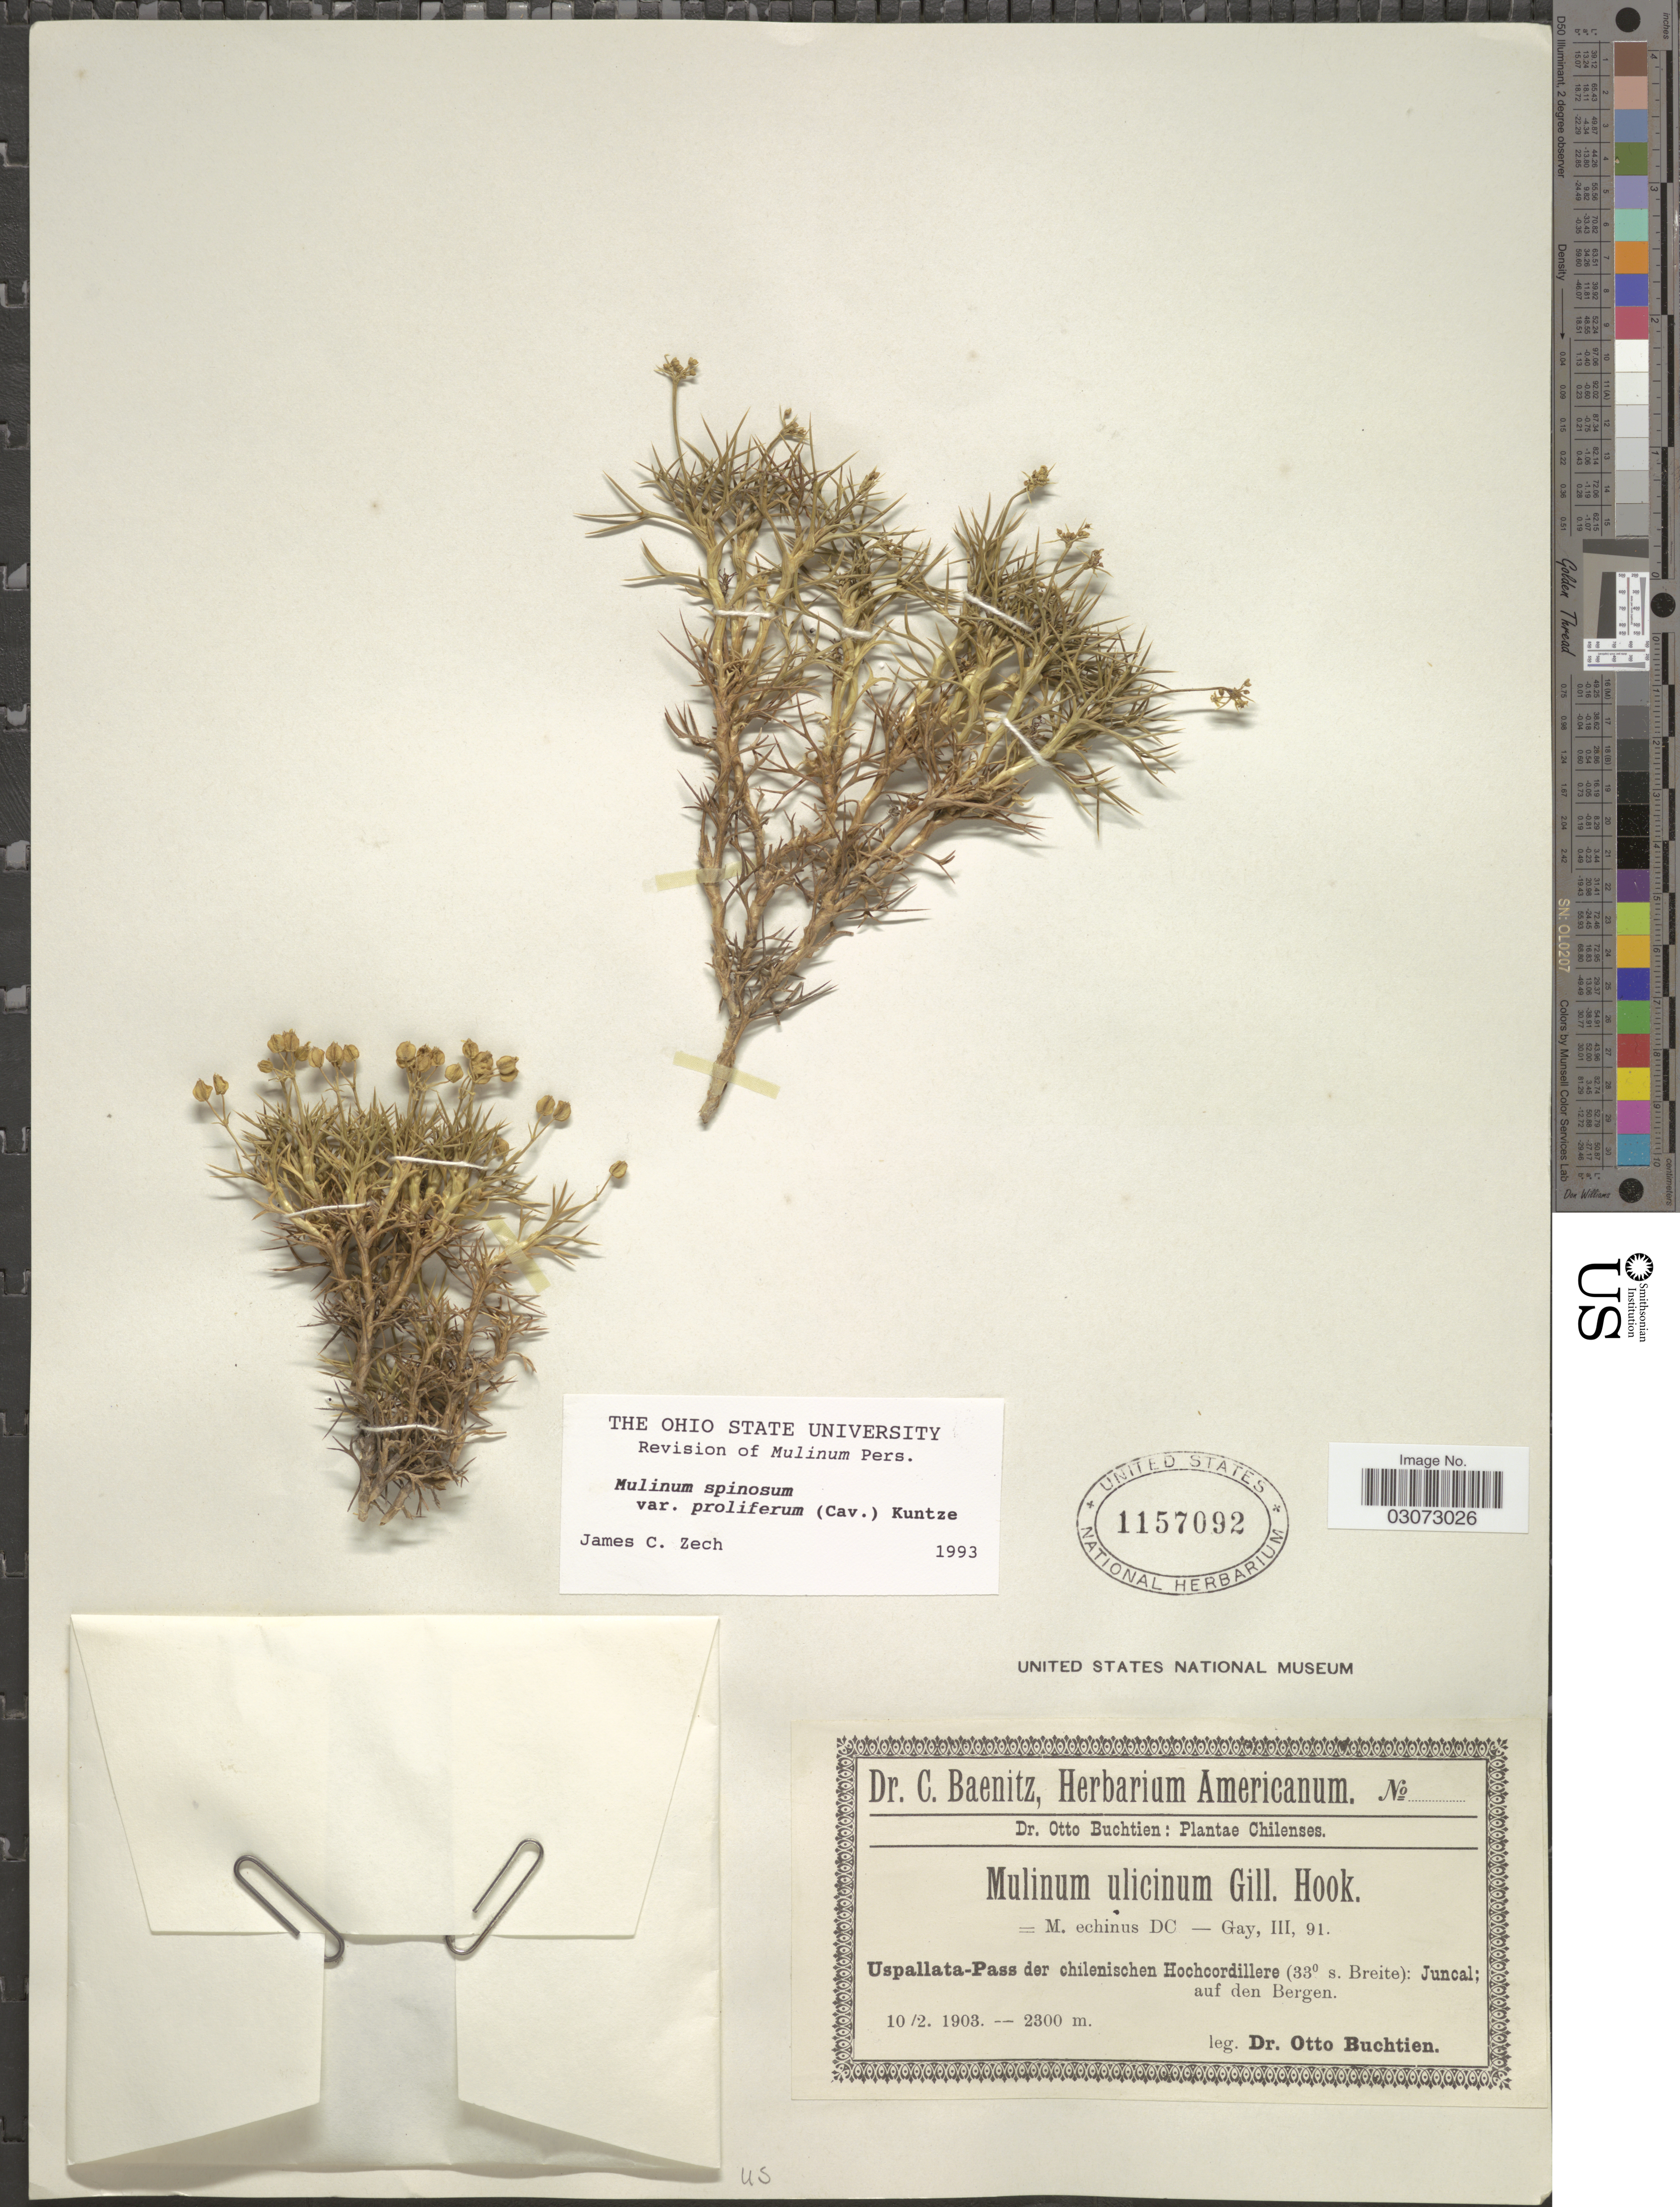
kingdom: Plantae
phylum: Tracheophyta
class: Magnoliopsida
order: Apiales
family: Apiaceae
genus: Mulinum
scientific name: Mulinum spinosum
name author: Pers.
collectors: O. Buchtien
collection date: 1903-02-10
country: Chile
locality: Uspallata-Pass der chilenischen Hochcordillere (Breite): Juncal; auf den Bergen.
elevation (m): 2300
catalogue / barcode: US 1157092